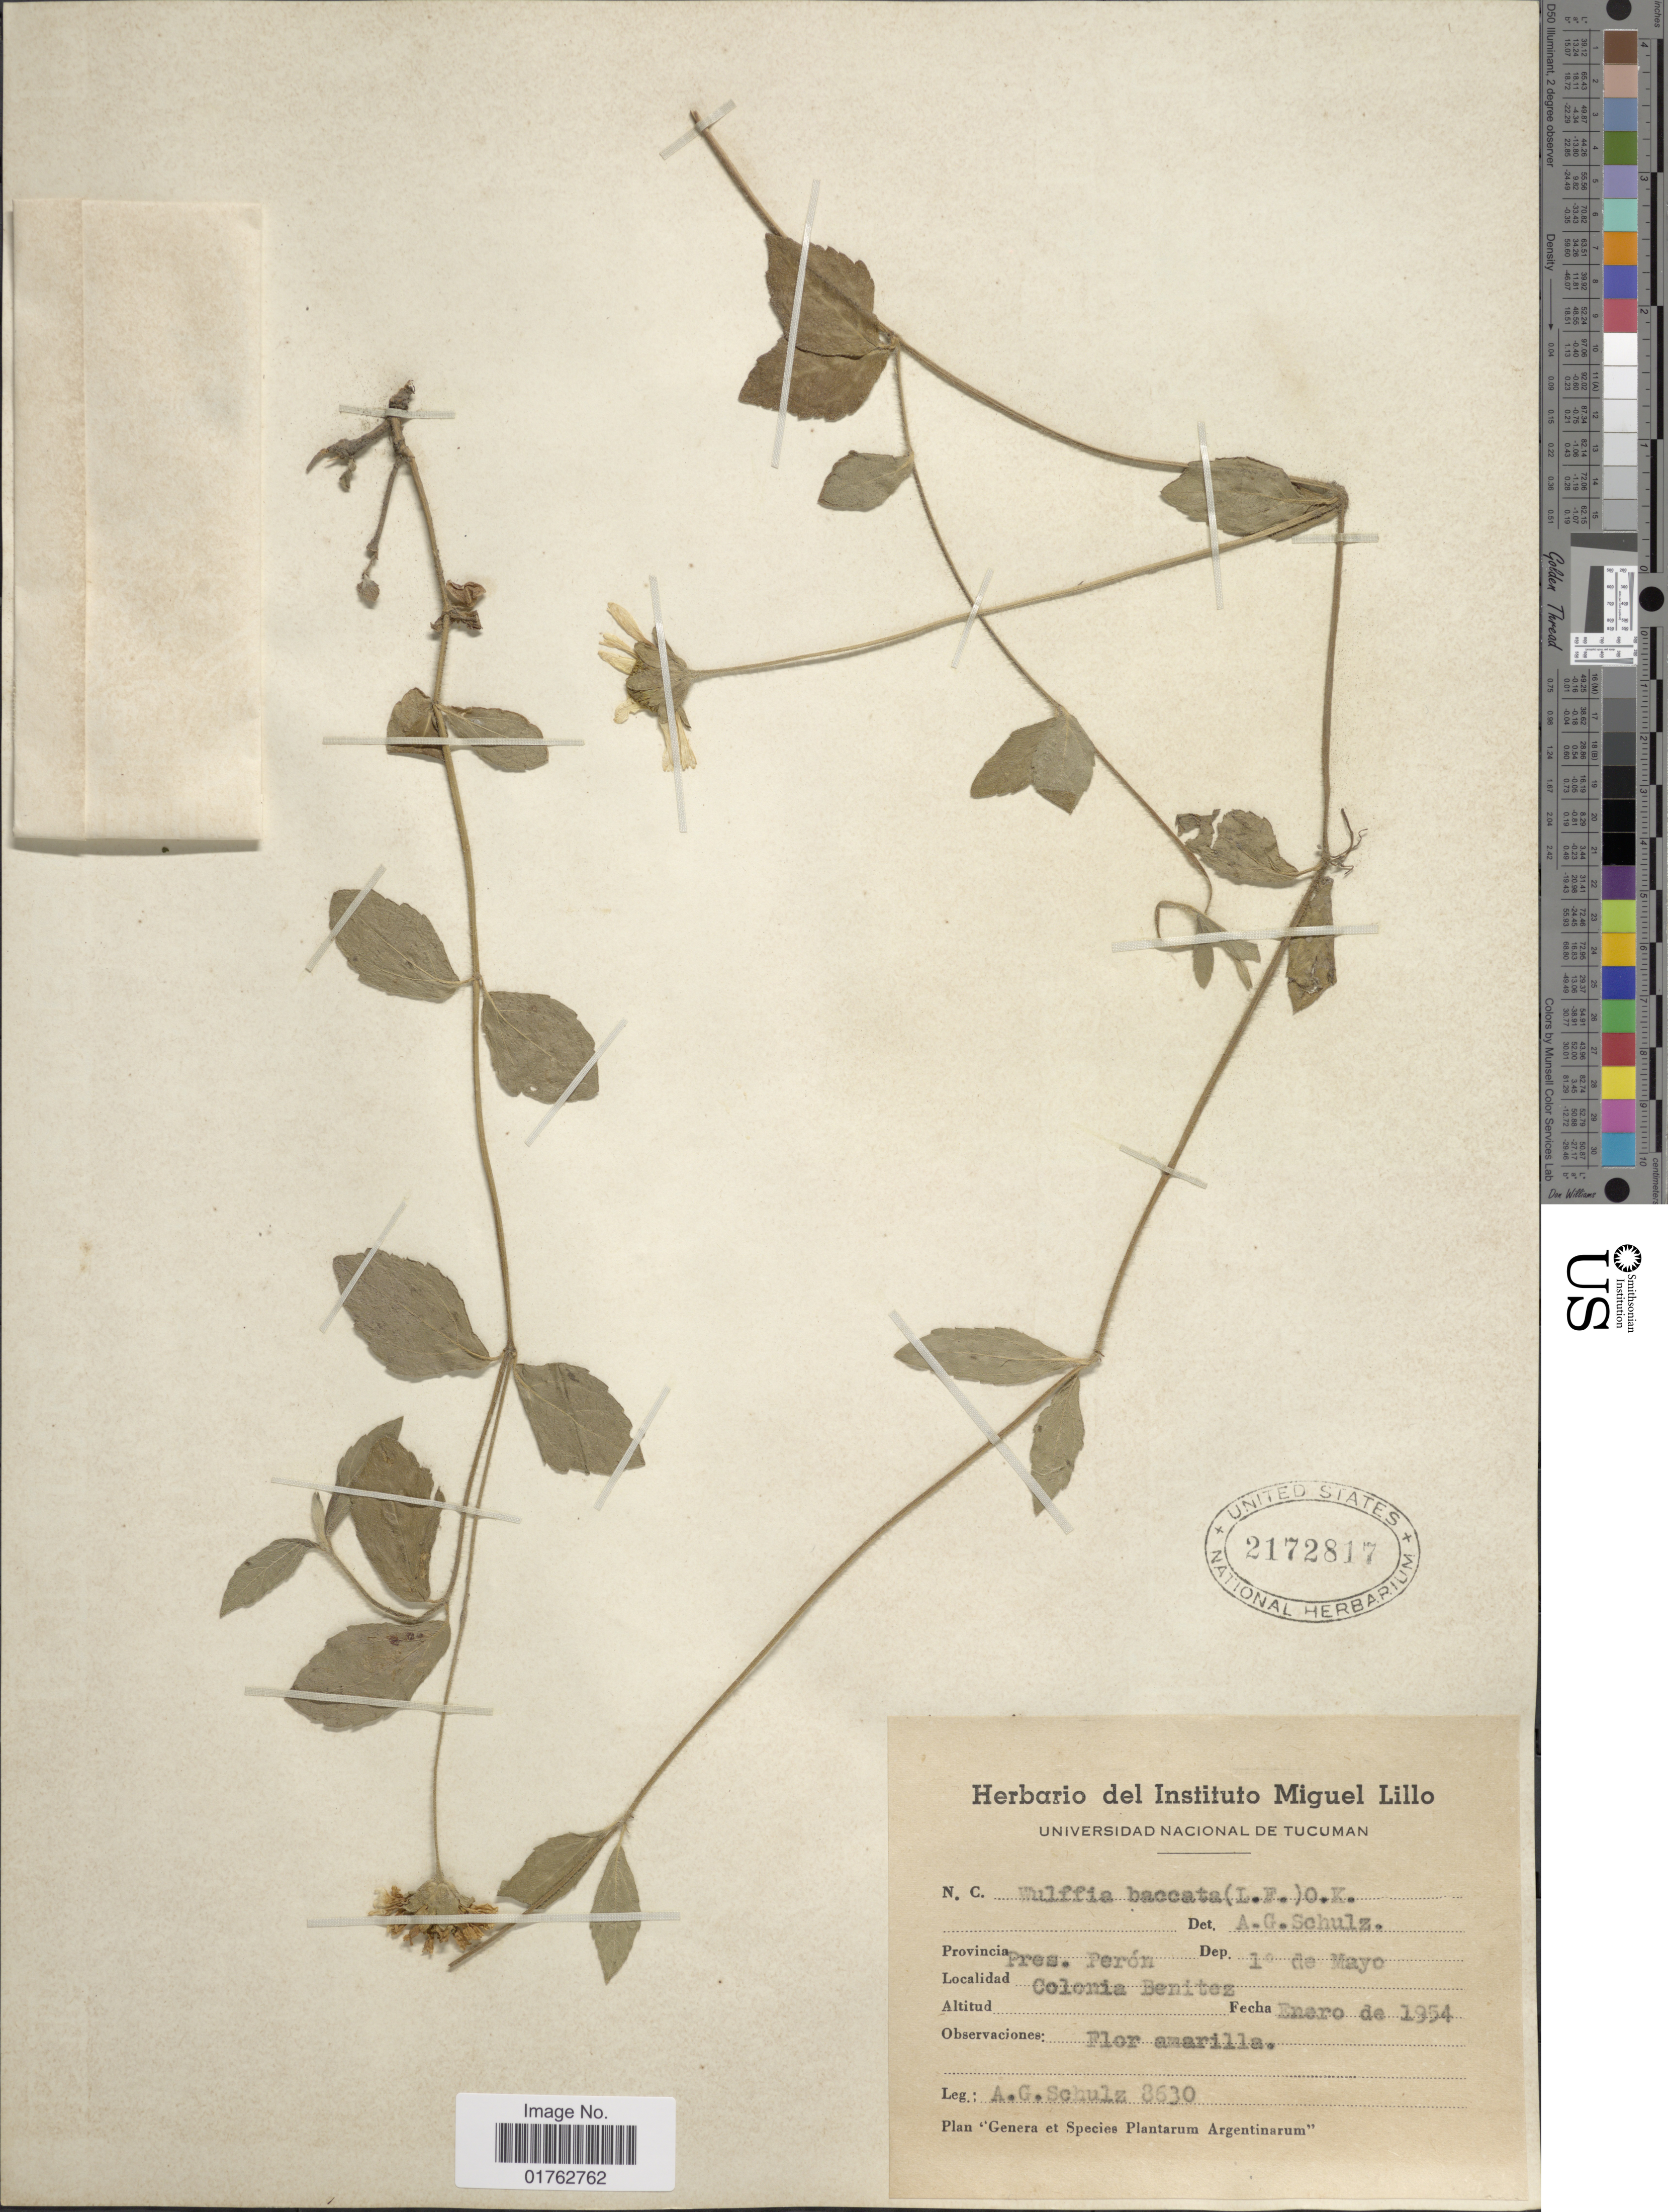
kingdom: Plantae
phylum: Tracheophyta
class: Magnoliopsida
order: Asterales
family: Asteraceae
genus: Wulffia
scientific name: Wulffia baccata var. baccata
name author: (L.) Kuntze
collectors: A. G. Schulz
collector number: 8630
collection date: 1954-01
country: Argentina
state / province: Chaco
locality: Pres. Peron, Colonia Benitez, Dep. 1e de Mayo.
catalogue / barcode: US 2172817